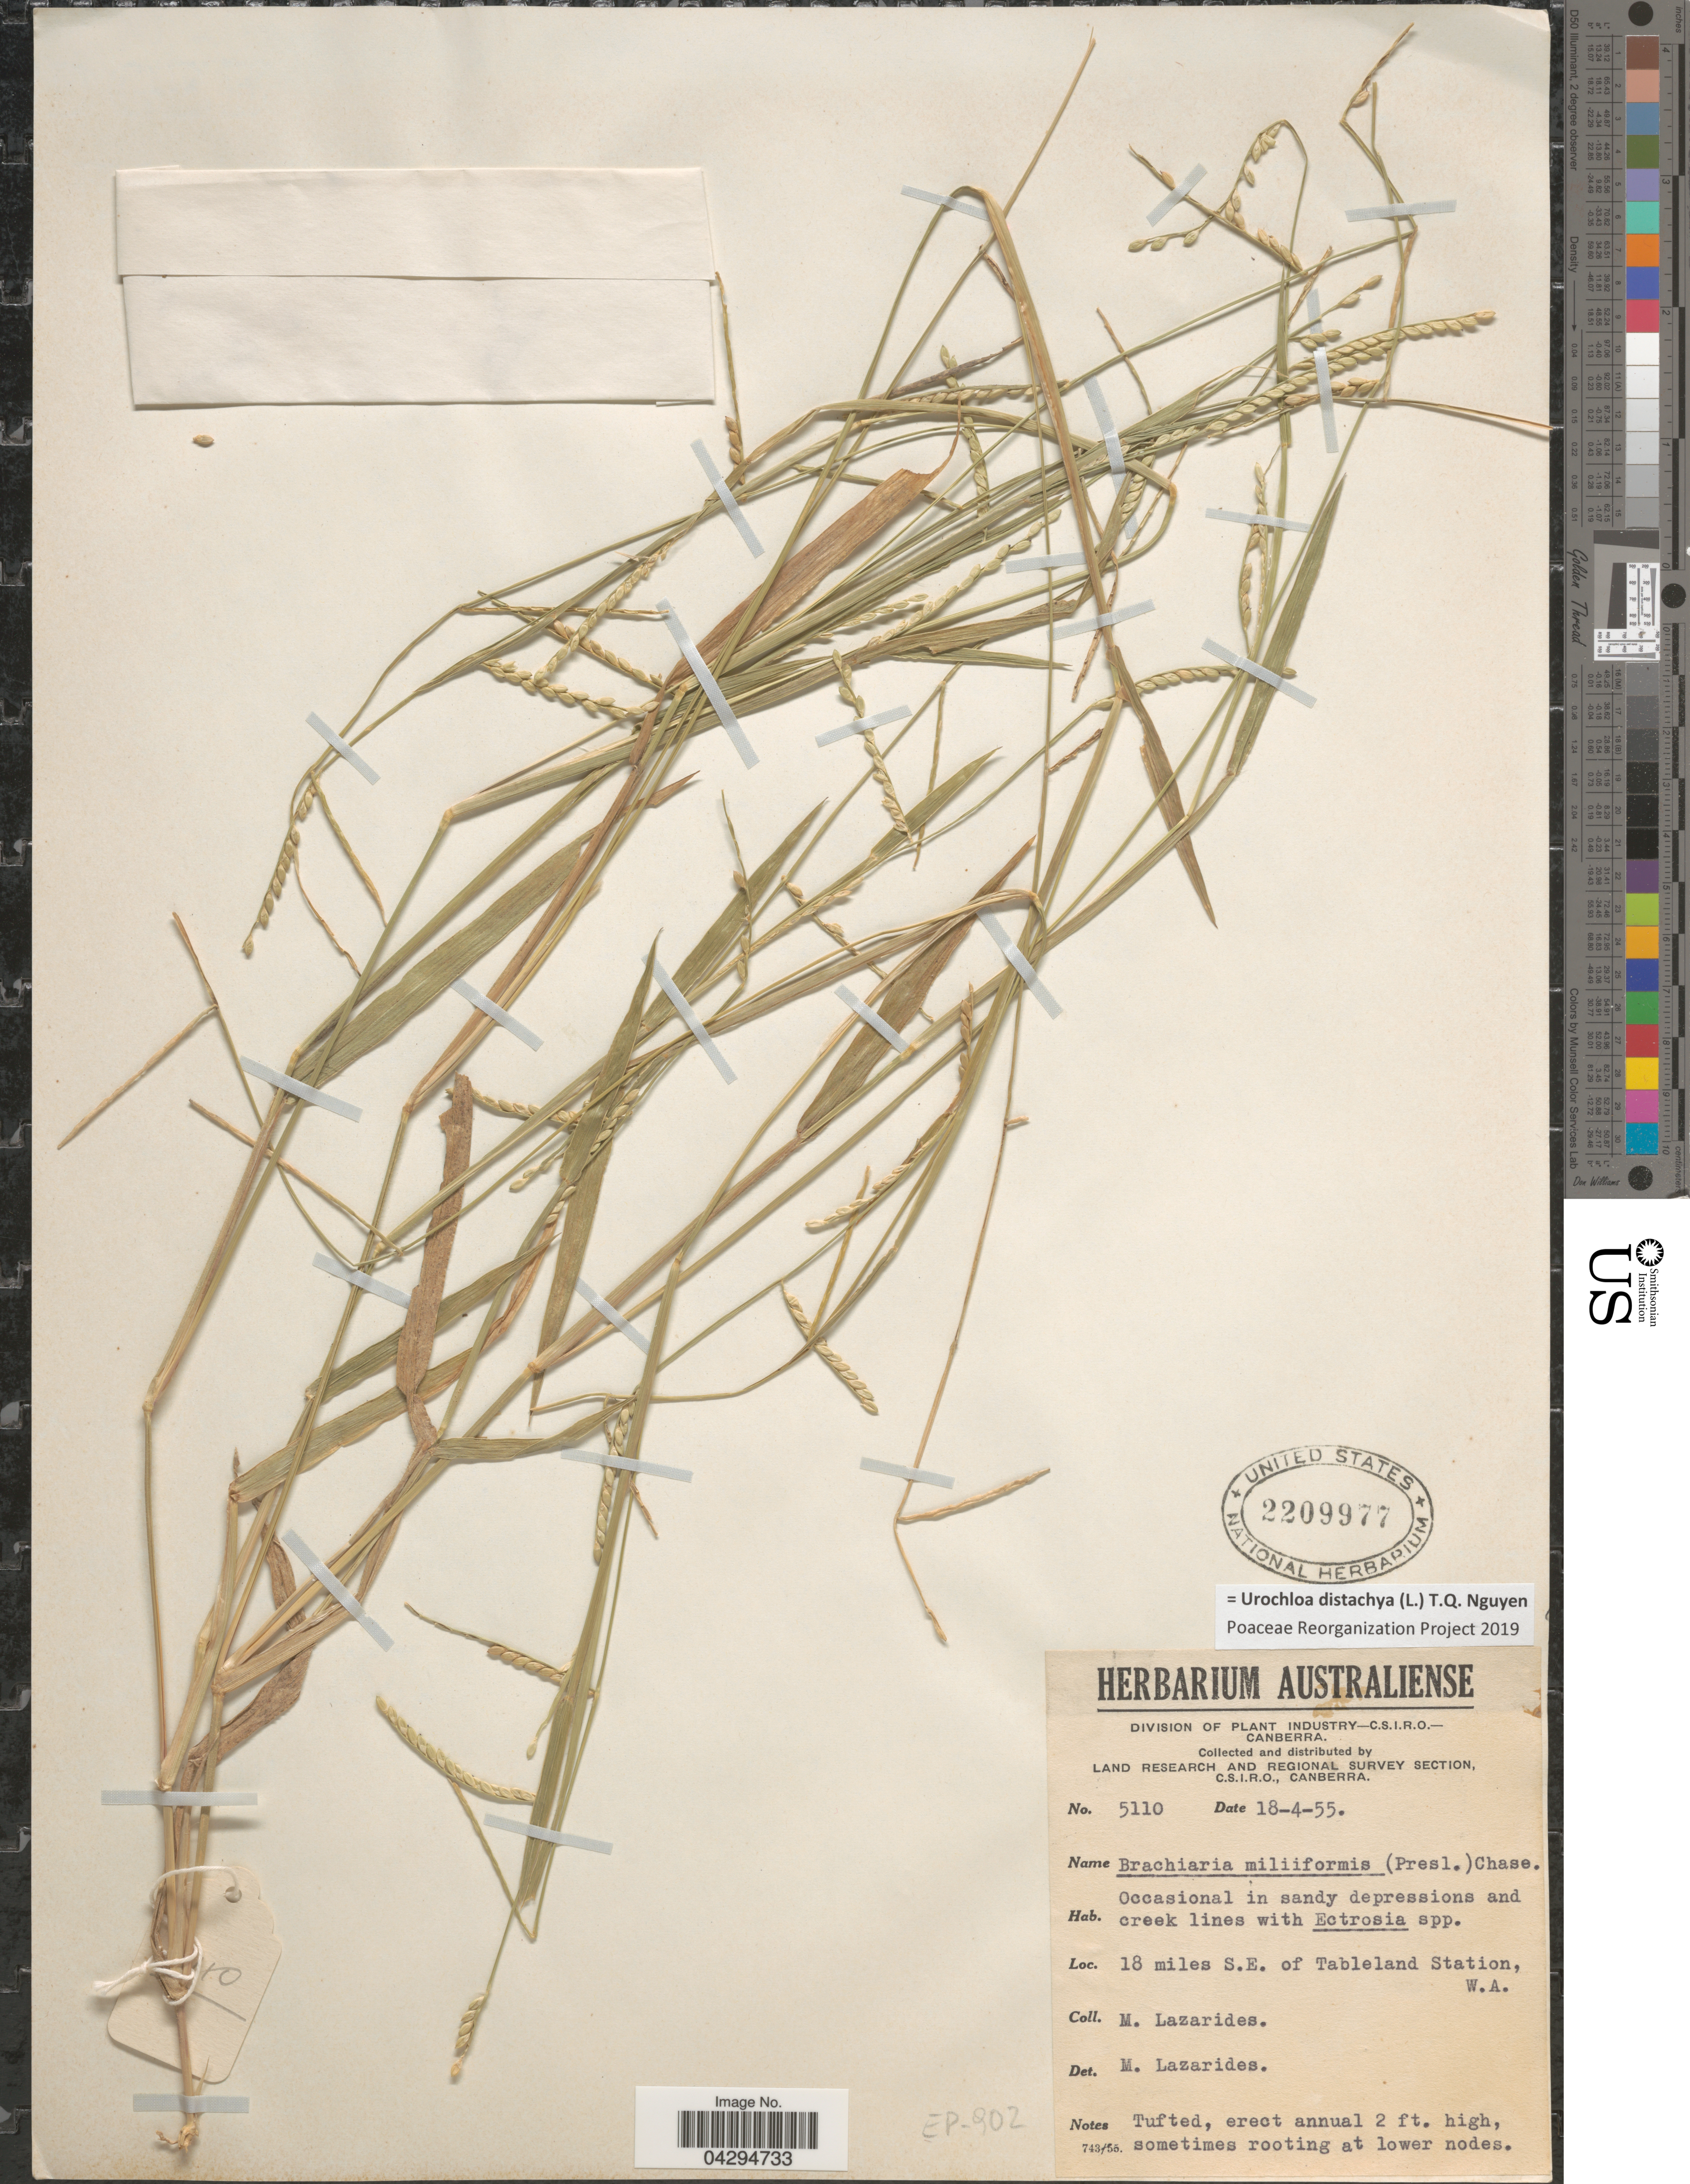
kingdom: Plantae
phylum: Tracheophyta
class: Liliopsida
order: Poales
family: Poaceae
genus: Urochloa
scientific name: Urochloa distachya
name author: (L.) T.Q. Nguyen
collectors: M. Lazarides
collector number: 5110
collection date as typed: Transcribed d/m/y: 18/4/55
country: Australia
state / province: Western Australia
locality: Land Research and Regional Survey Section. 18 miles S. E. of Tableland Station, W. A.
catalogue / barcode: US 2209977